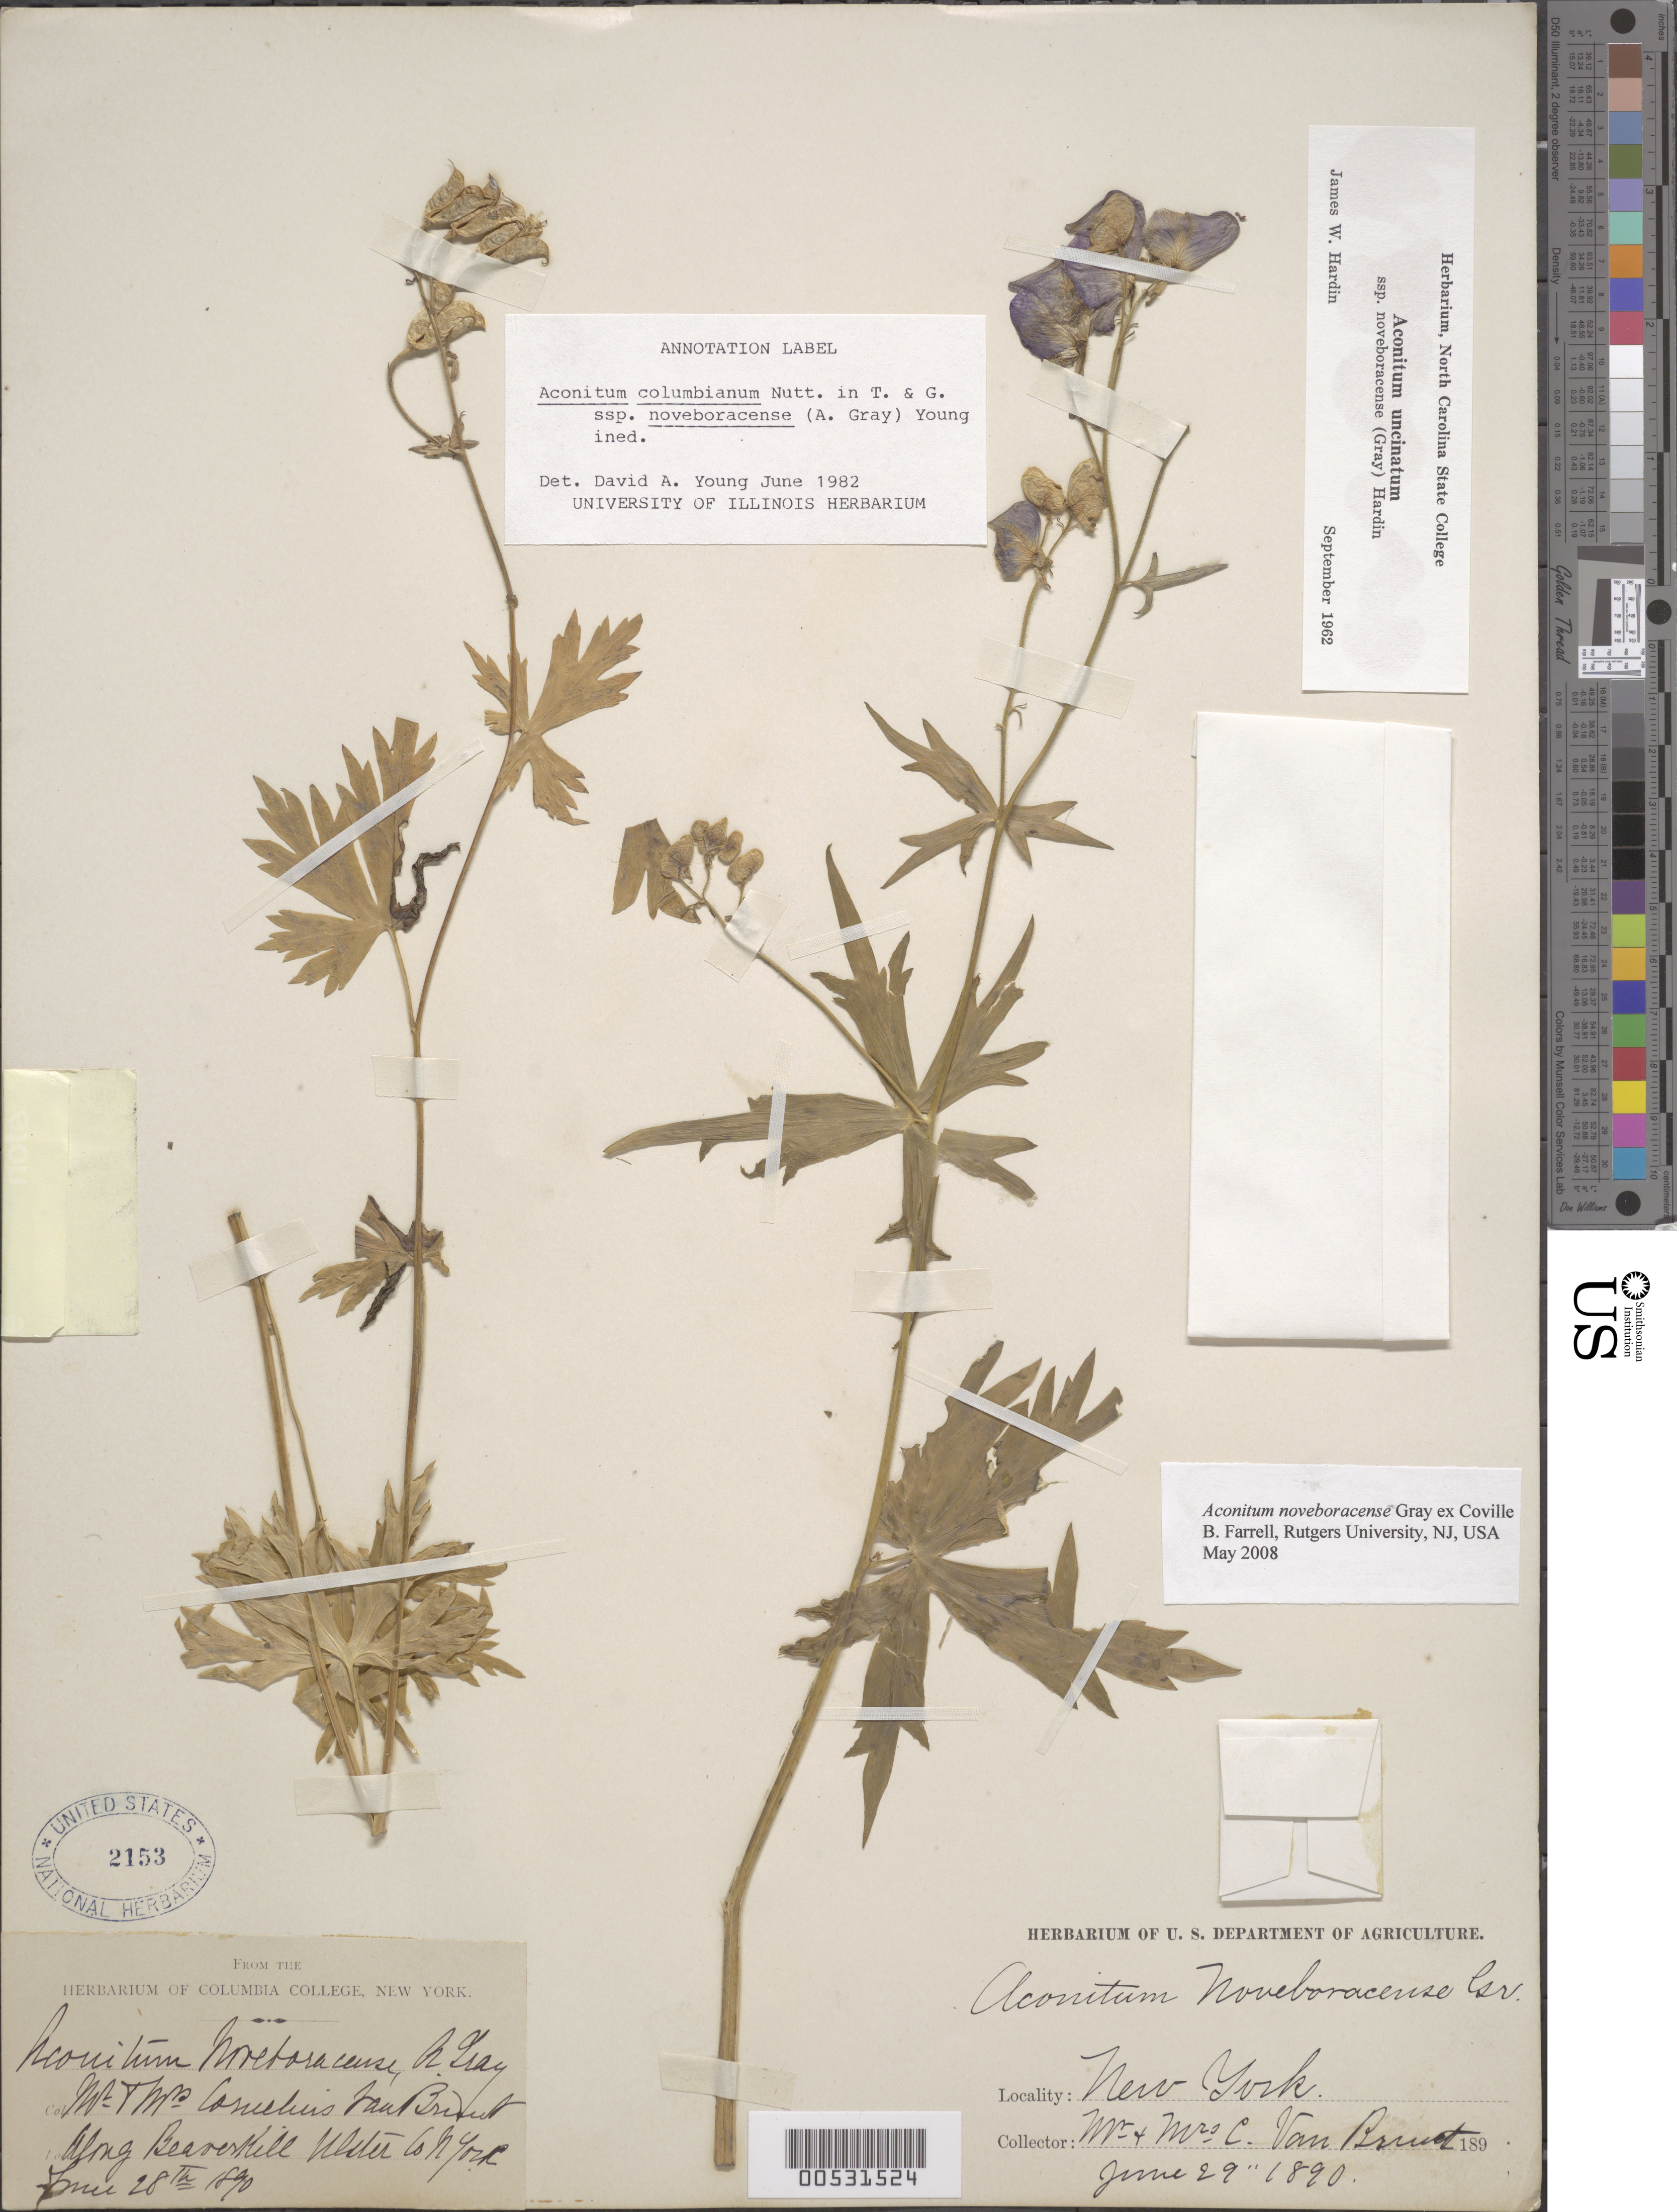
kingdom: Plantae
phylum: Tracheophyta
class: Magnoliopsida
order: Ranunculales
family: Ranunculaceae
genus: Aconitum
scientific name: Aconitum noveboracense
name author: A. Gray ex Coville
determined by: Young, D. A.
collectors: C. Van Brunt & Van Brunt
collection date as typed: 29 Jun 1890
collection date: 1890-06-29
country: United States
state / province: New York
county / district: Ulster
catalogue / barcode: US 2153